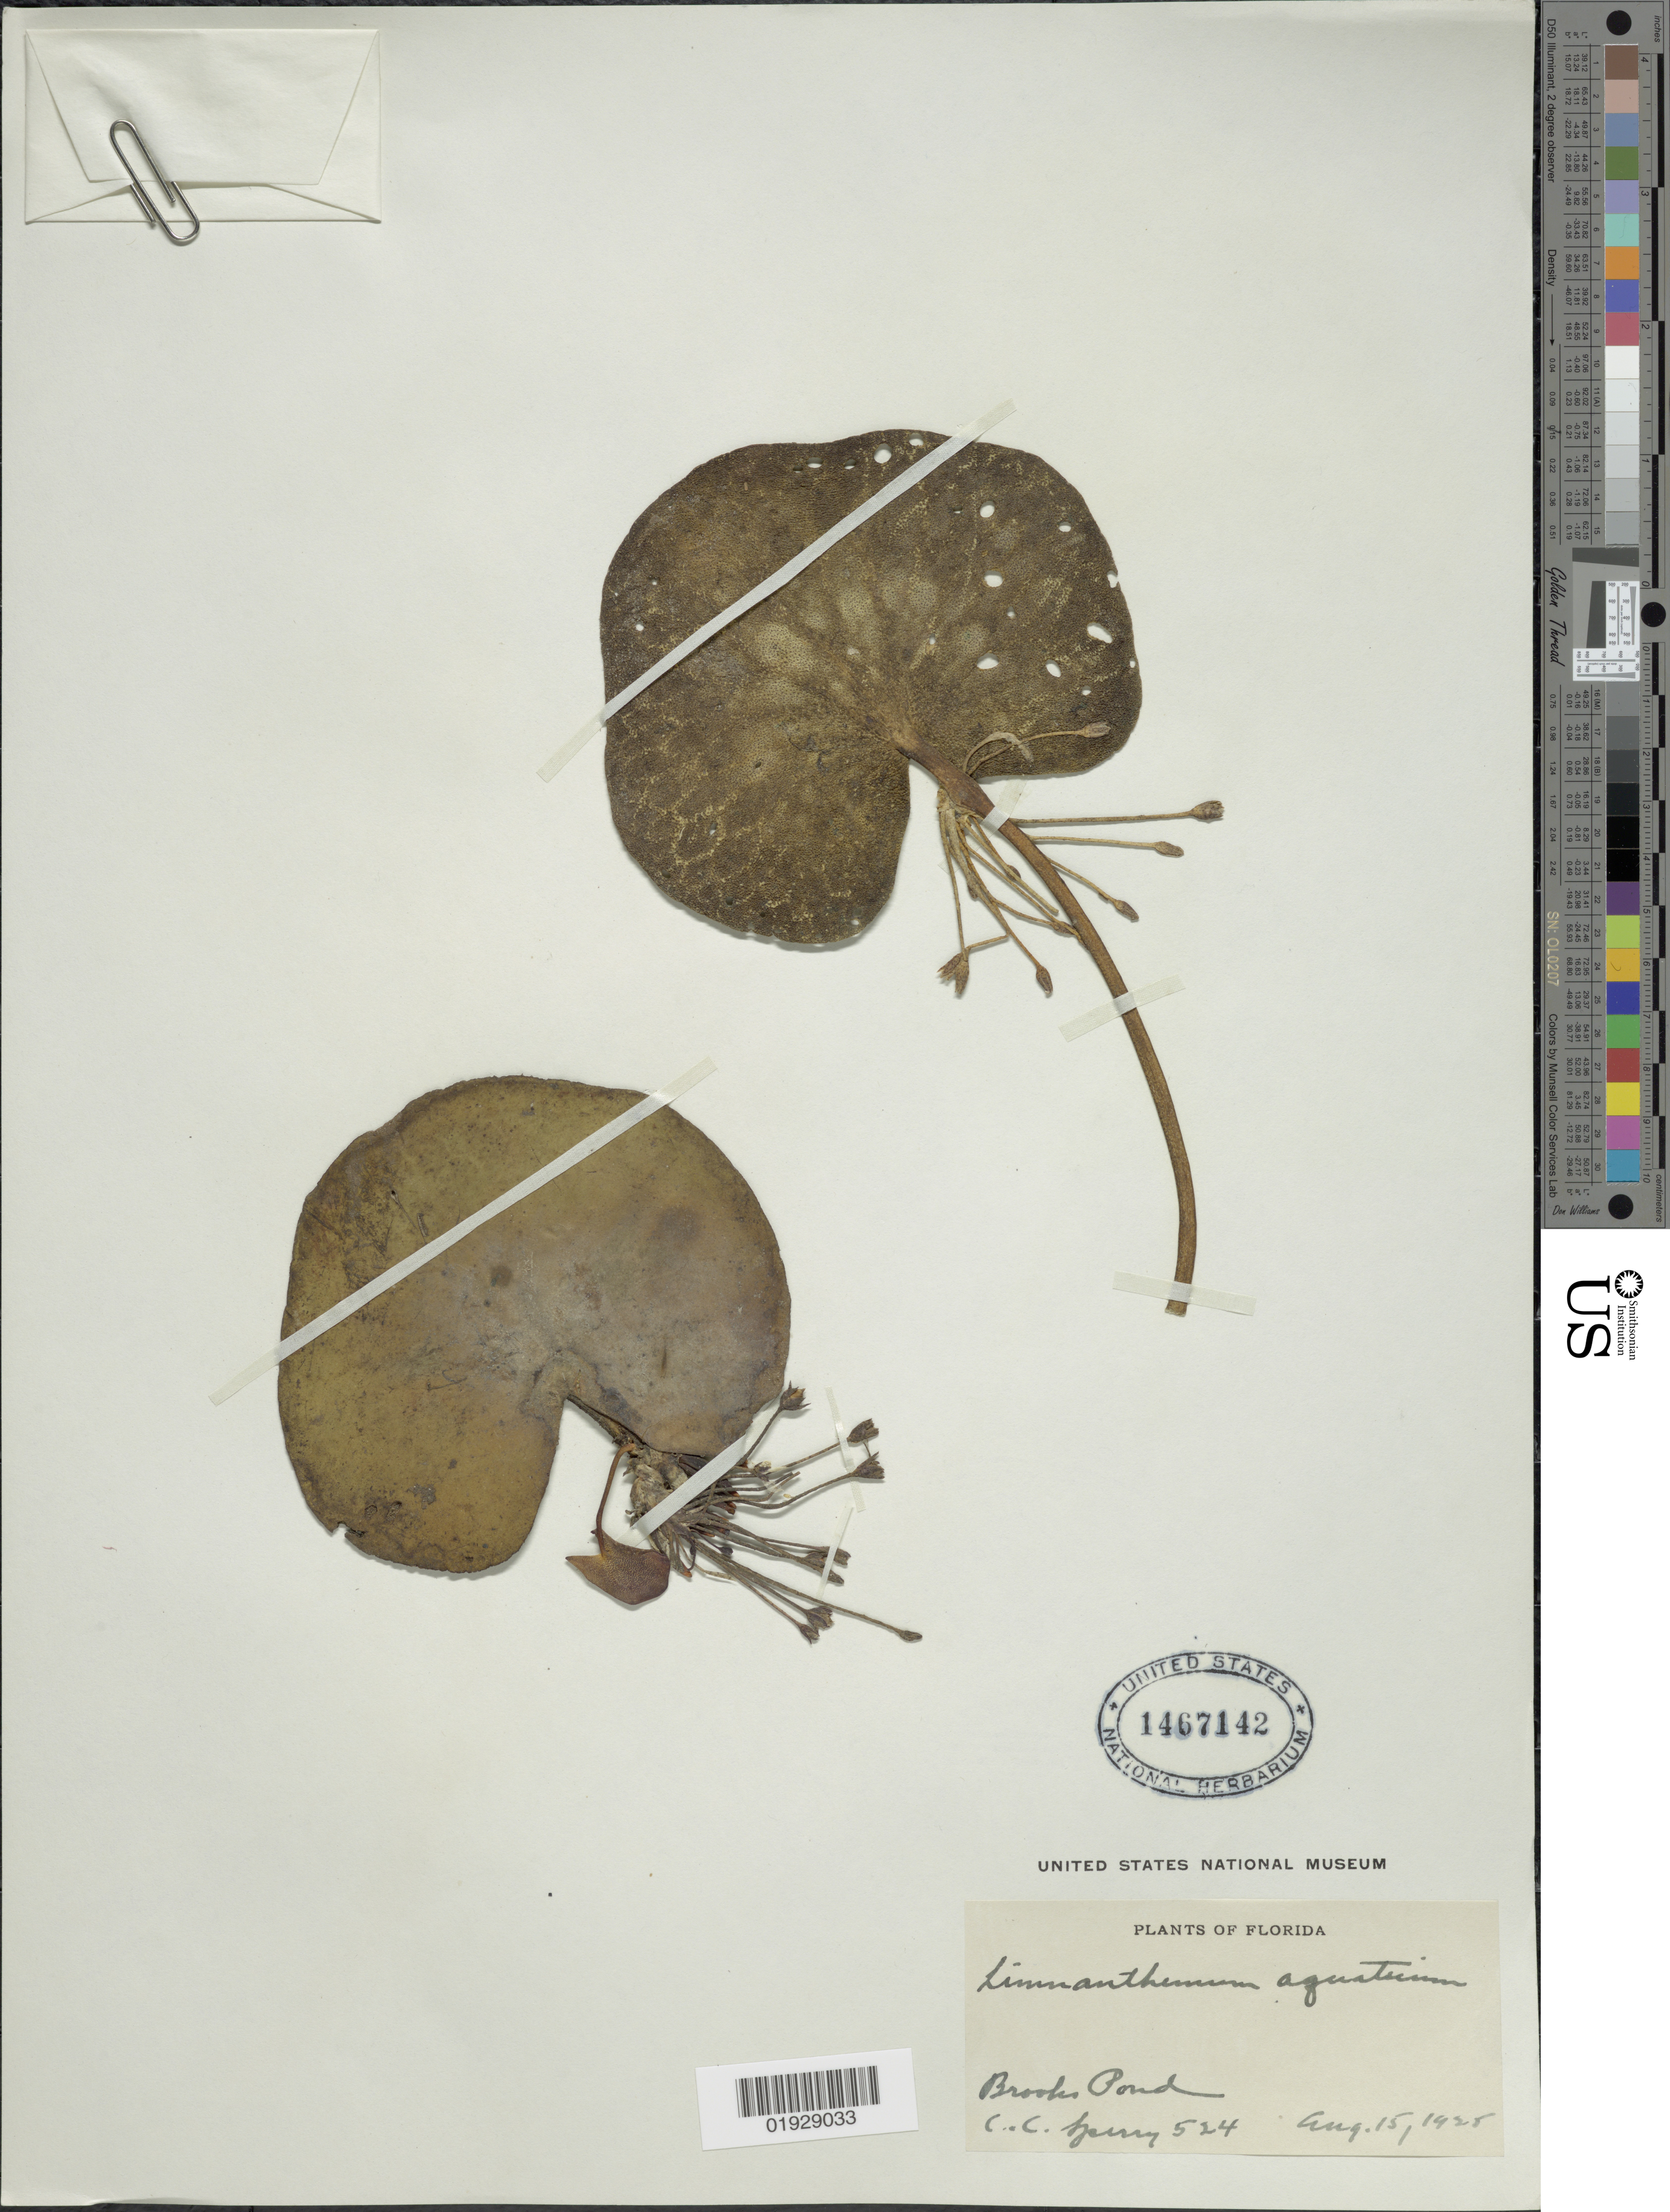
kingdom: Plantae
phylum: Tracheophyta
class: Magnoliopsida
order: Asterales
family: Menyanthaceae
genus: Nymphoides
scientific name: Nymphoides aquatica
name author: (J.F. Gmel.) Kuntze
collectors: C. C. Sperry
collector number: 524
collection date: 1925-08-15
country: United States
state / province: Florida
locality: Brooks Pond.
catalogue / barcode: US 1467142